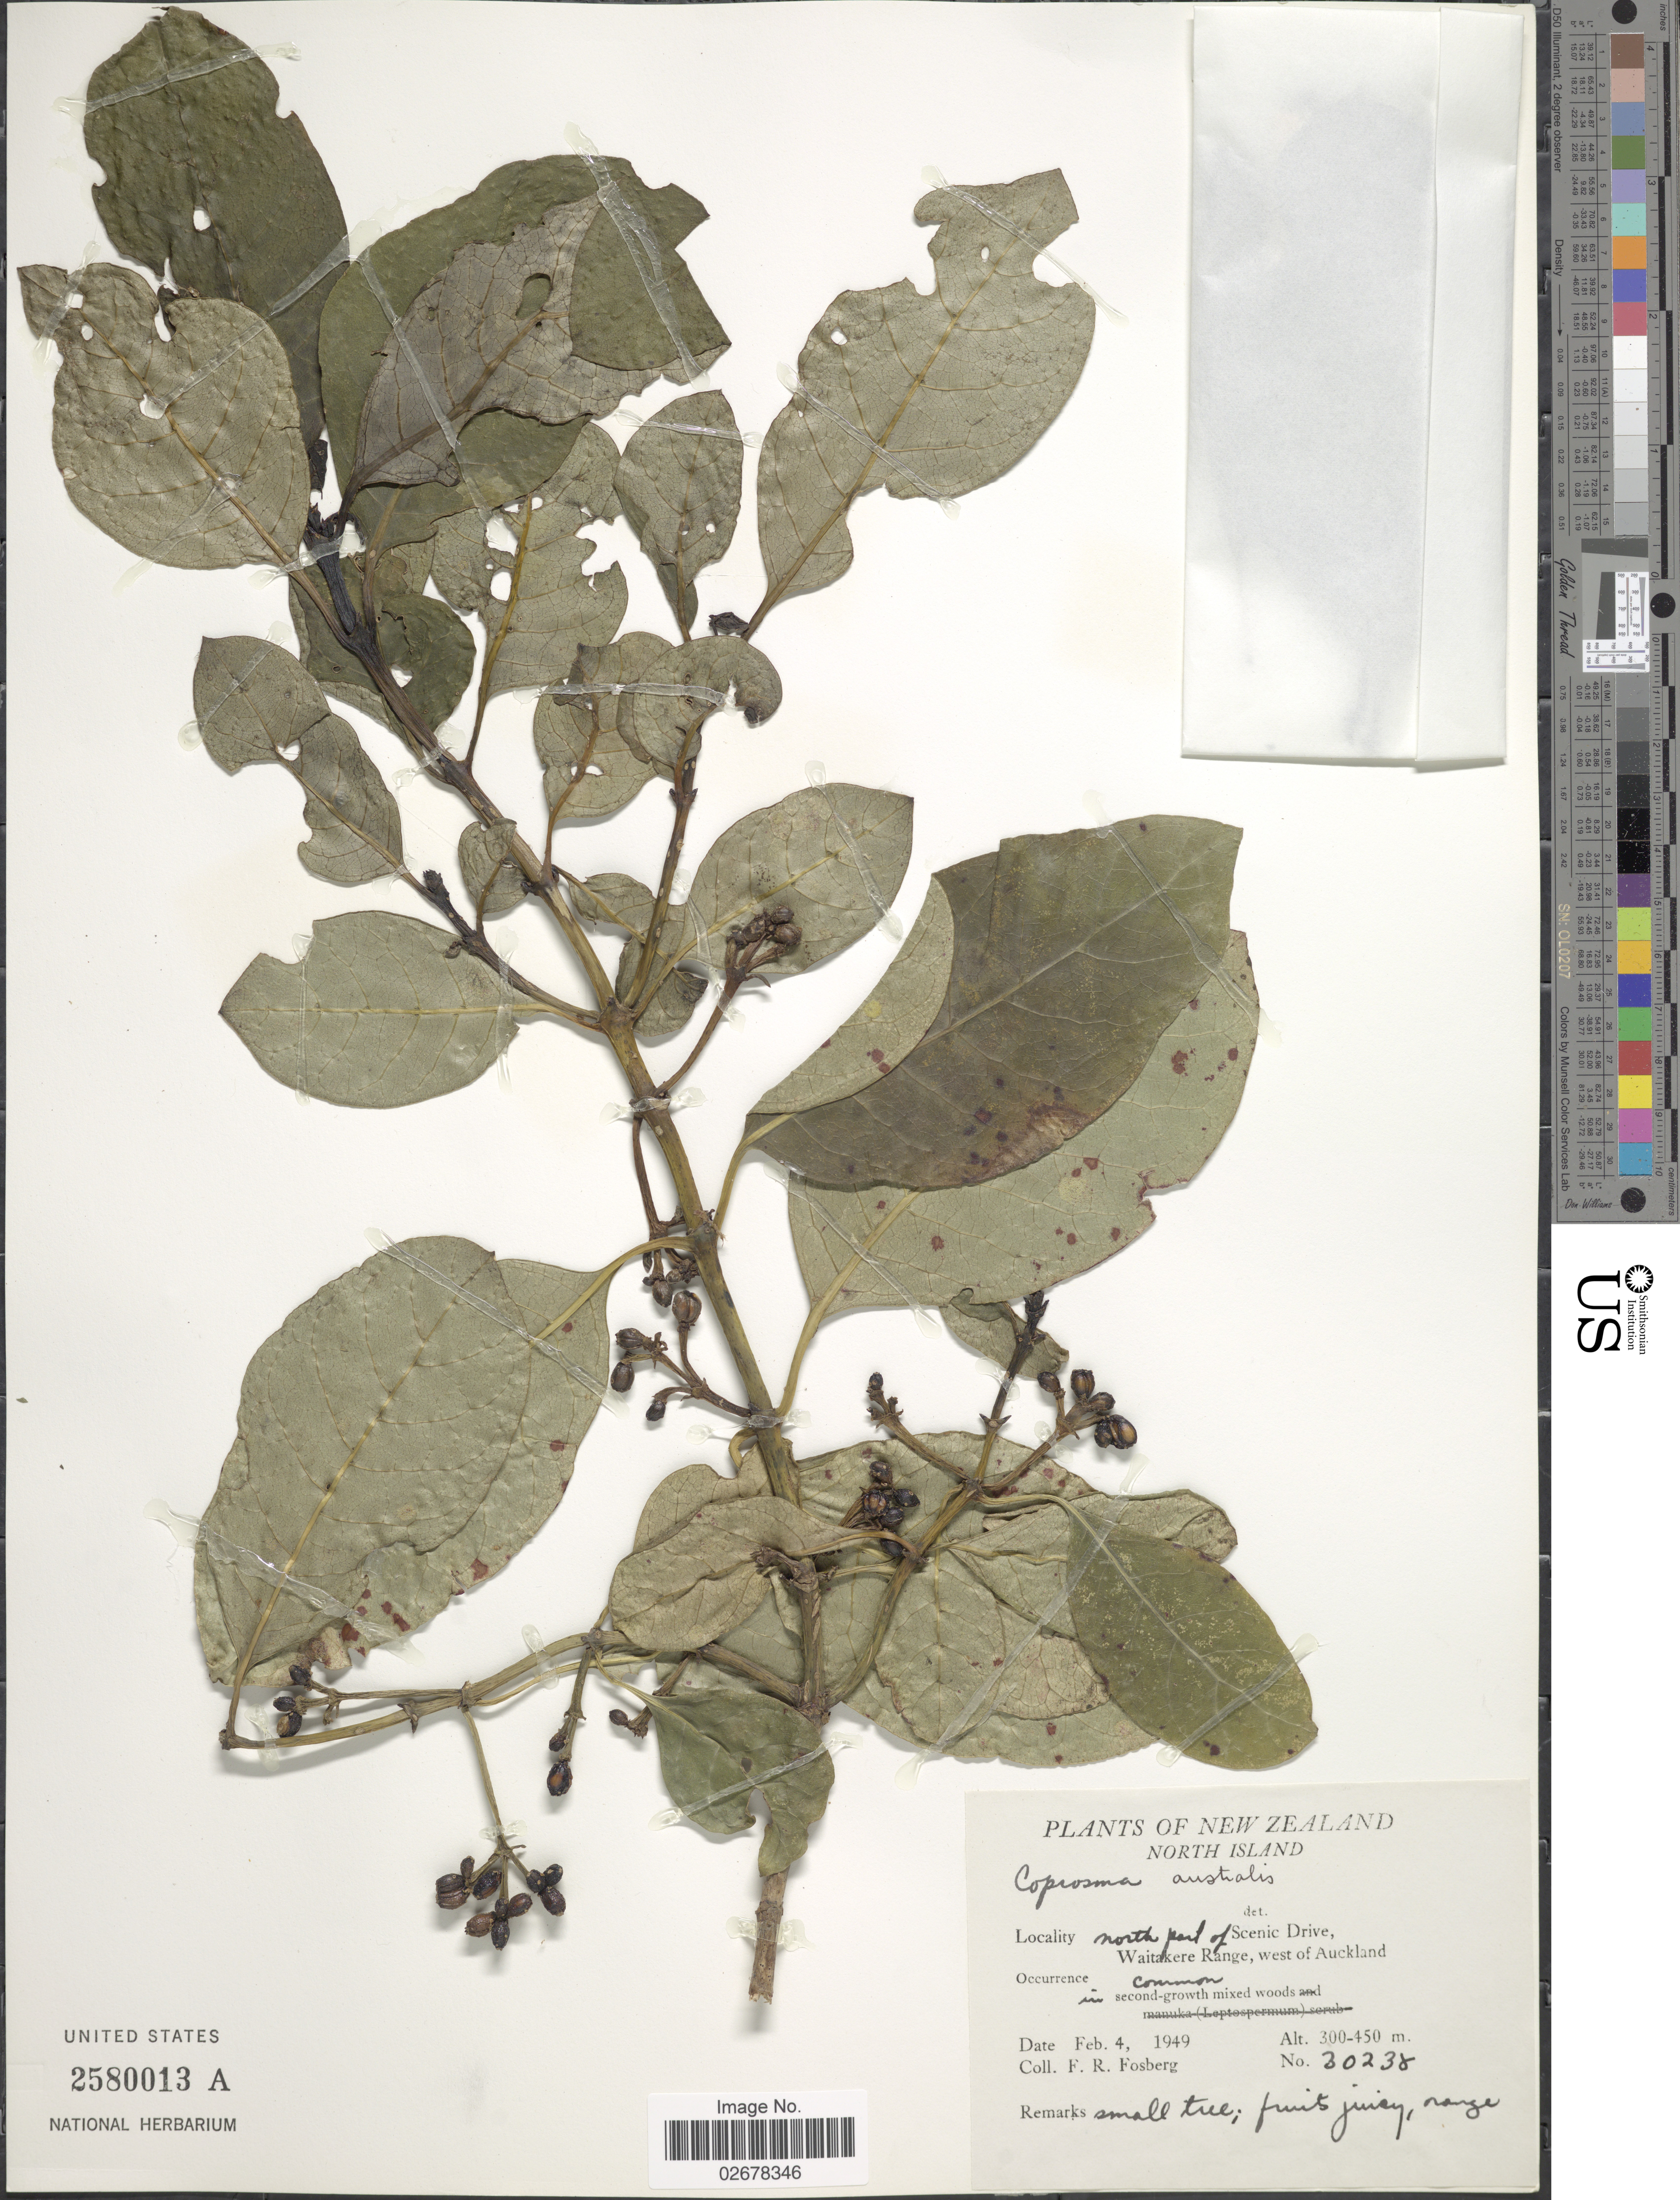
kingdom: Plantae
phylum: Tracheophyta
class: Magnoliopsida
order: Gentianales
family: Rubiaceae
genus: Coprosma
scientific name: Coprosma australis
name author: (A. Rich.) B.L. Rob.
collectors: F. R. Fosberg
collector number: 30238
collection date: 1949-02-04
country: New Zealand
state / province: Auckland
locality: North Island, north part of Scenic Drive, Waitakere Range, west of Auckland.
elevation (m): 300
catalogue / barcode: US 2580013A